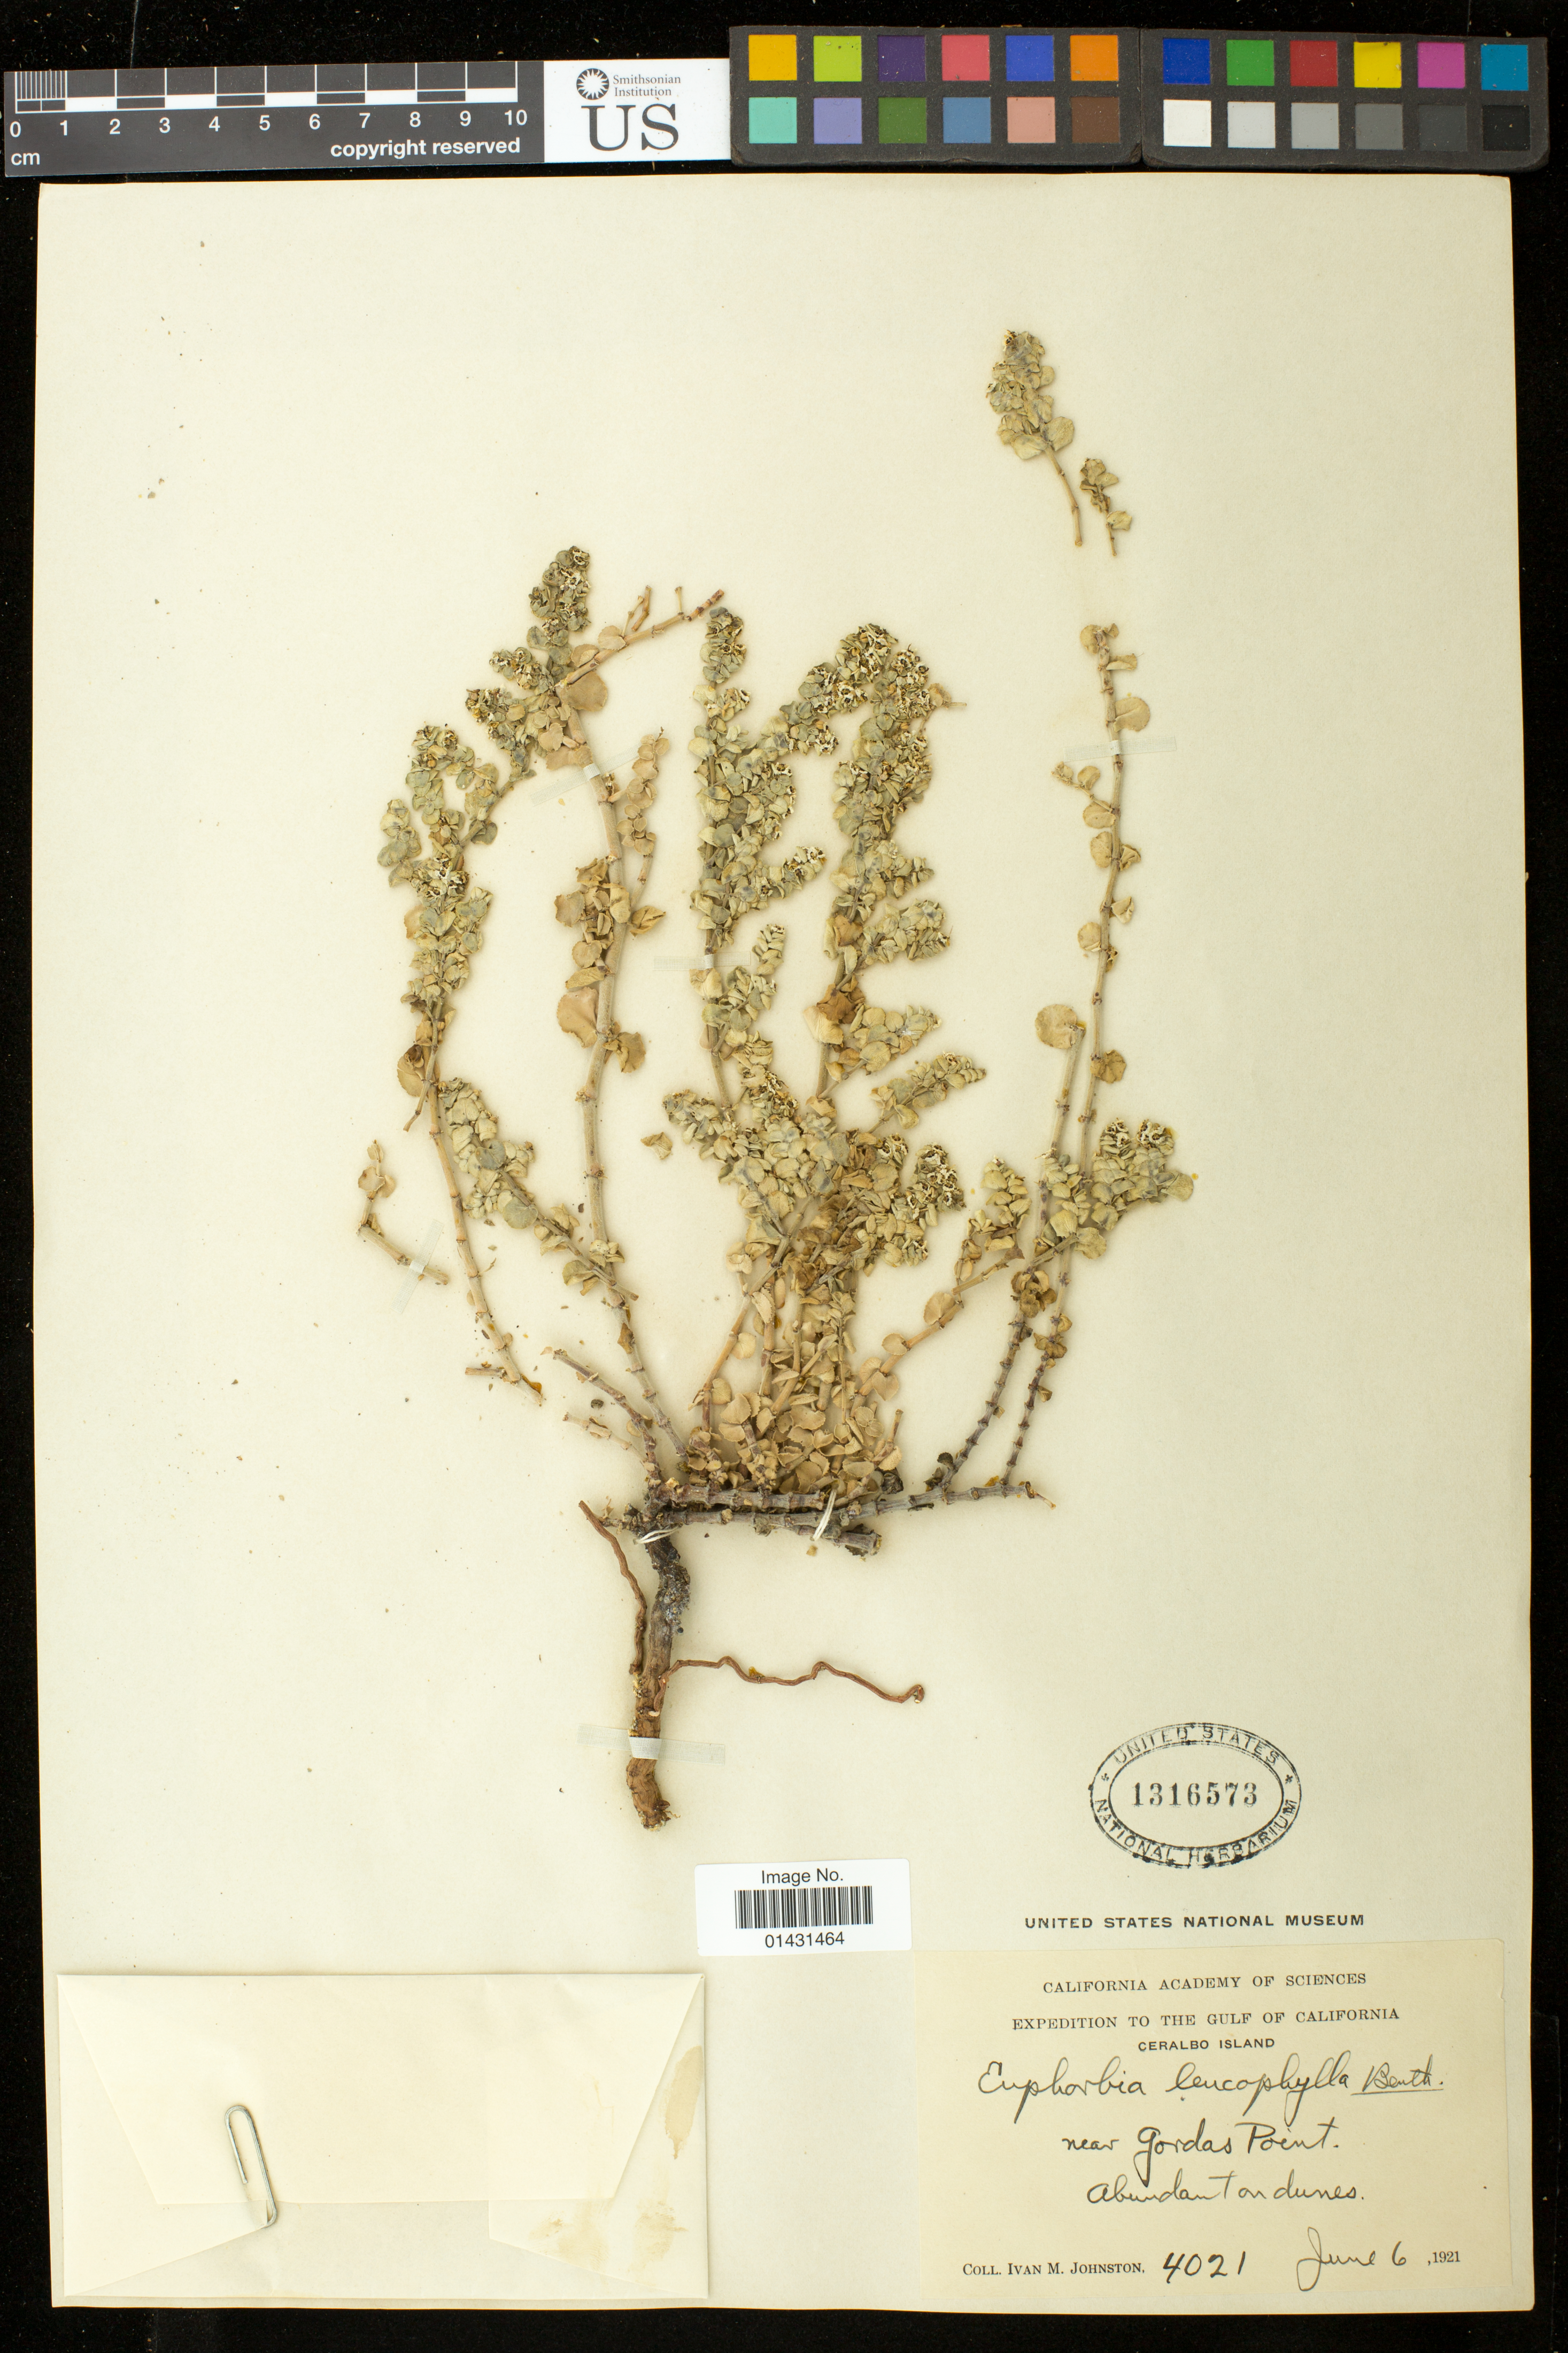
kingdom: Plantae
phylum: Tracheophyta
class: Magnoliopsida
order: Malpighiales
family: Euphorbiaceae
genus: Euphorbia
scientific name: Euphorbia leucophylla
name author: Benth.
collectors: I.M. Johnston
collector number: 4021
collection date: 1921-06-06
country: Mexico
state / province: Baja California Sur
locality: Ceralbo Island. Near Gordas Point.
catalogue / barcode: US 1316573